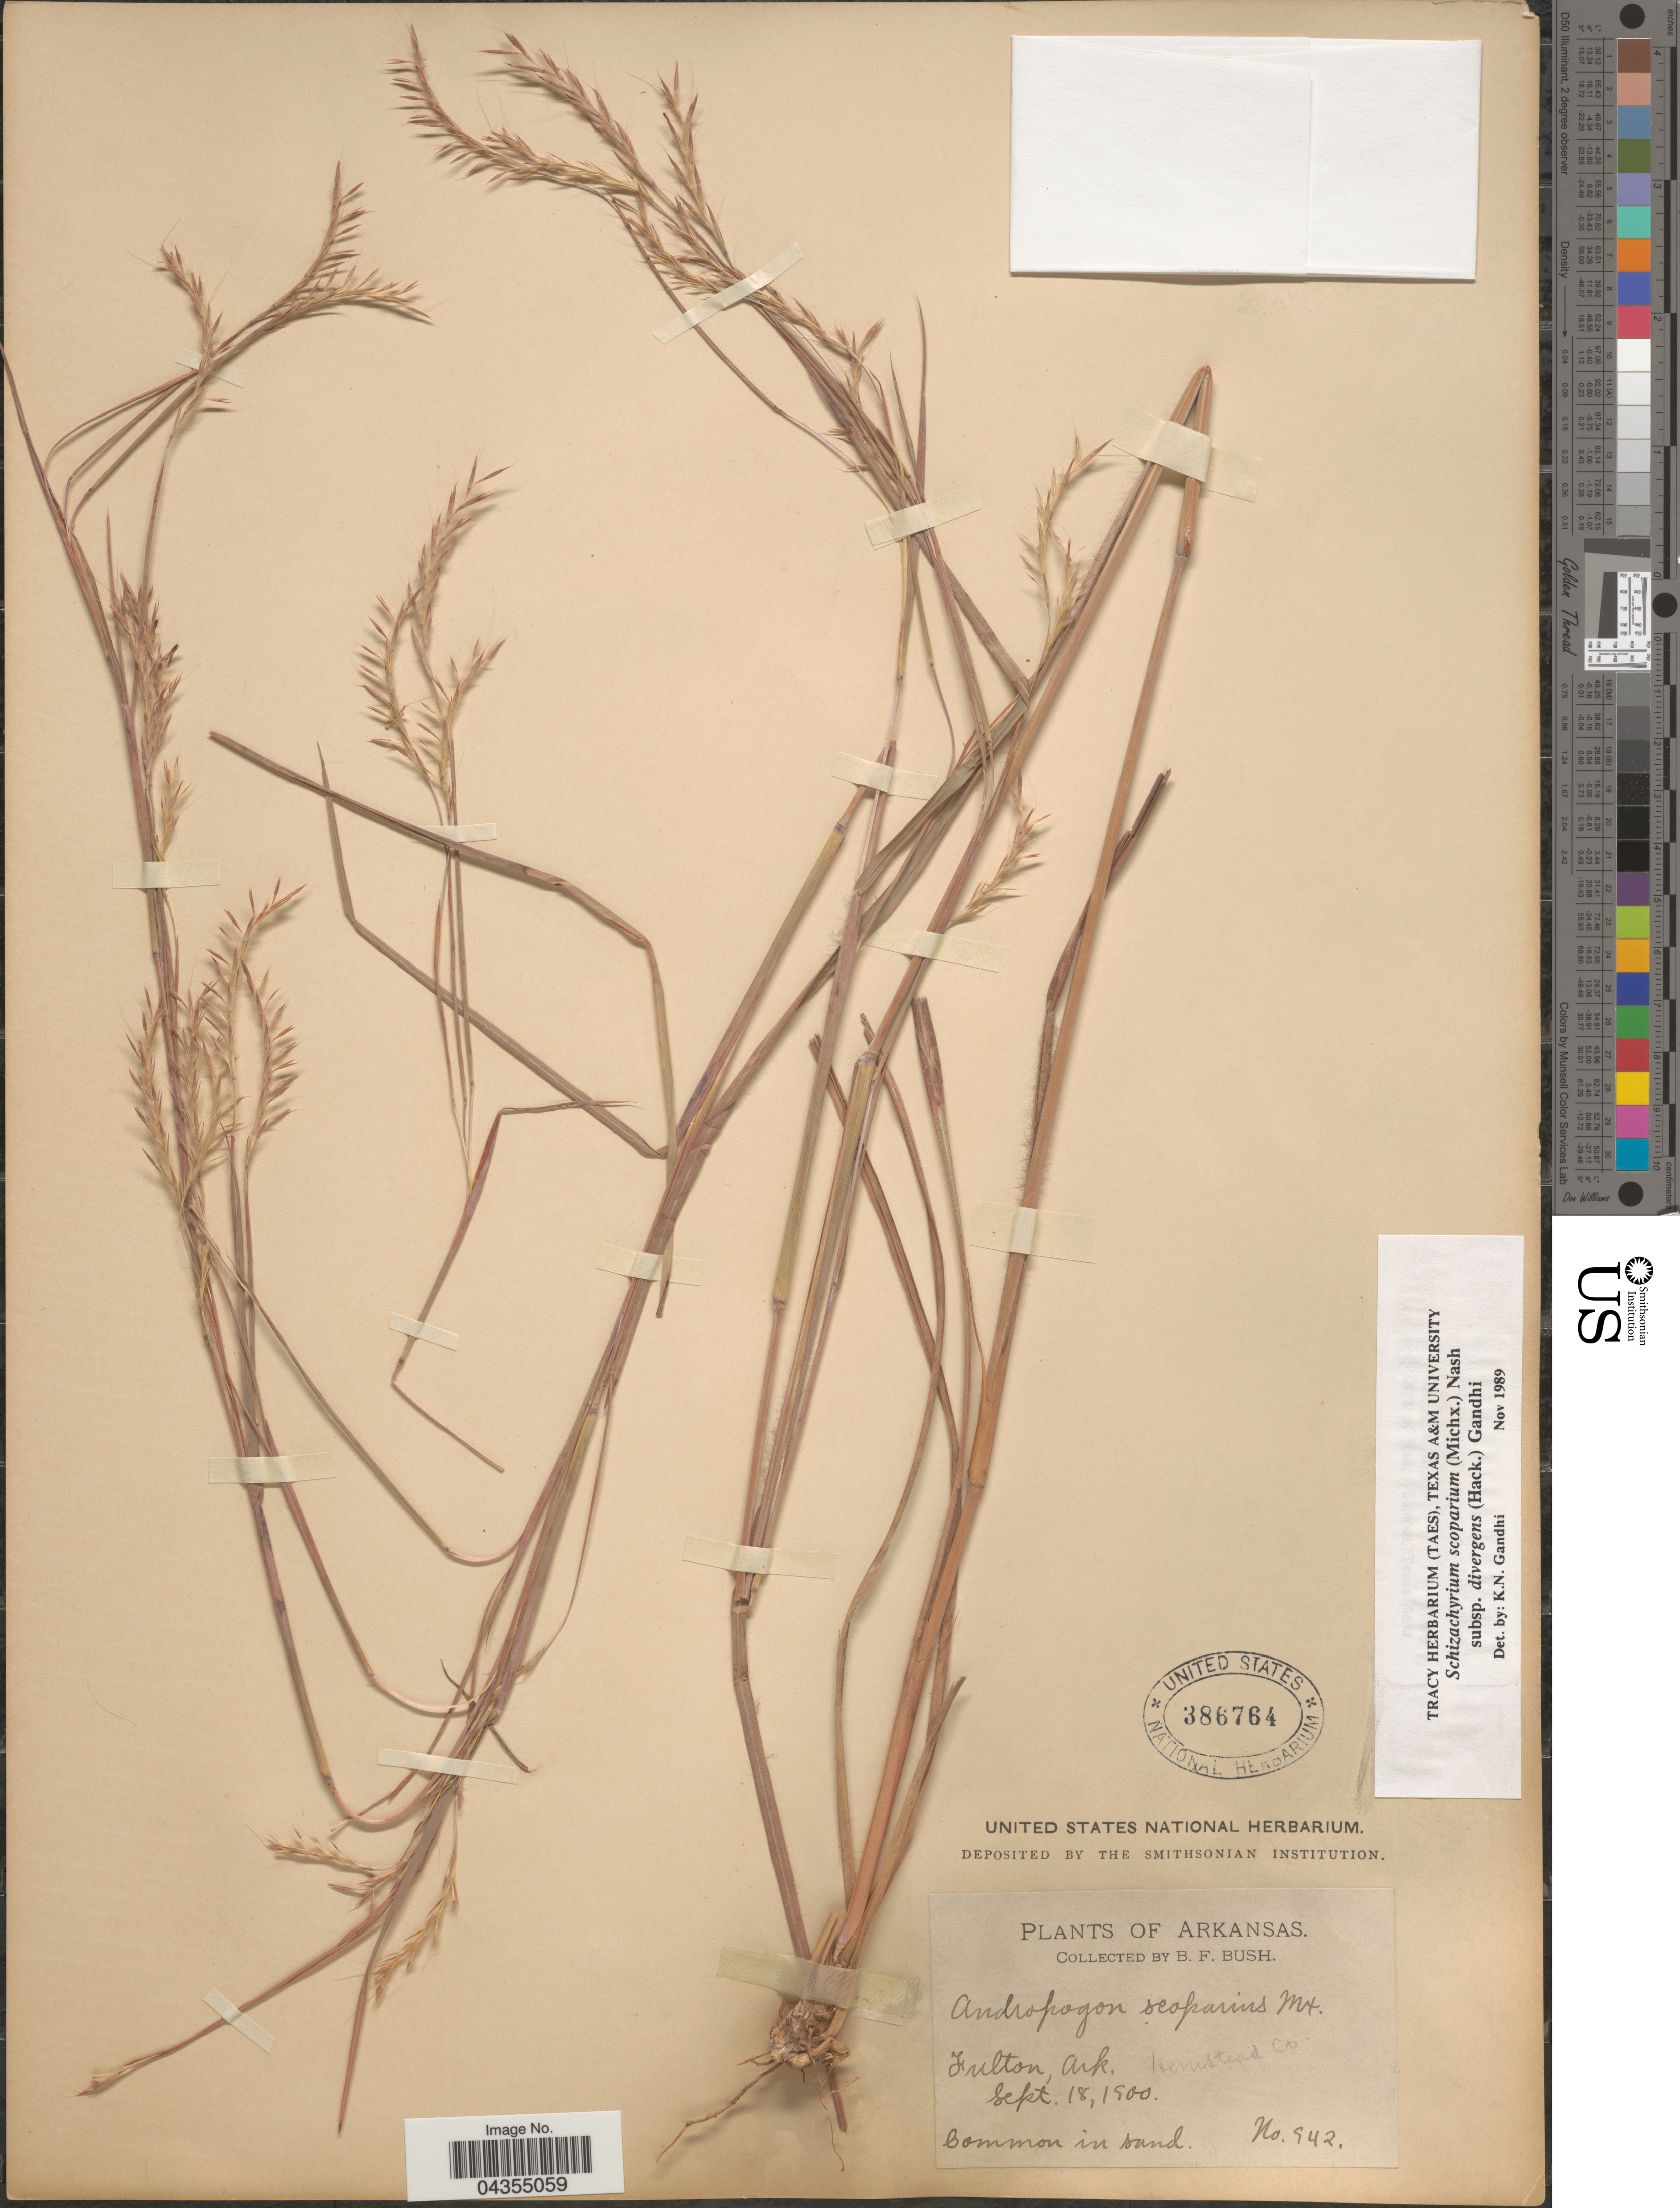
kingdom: Plantae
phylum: Tracheophyta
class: Liliopsida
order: Poales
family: Poaceae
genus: Schizachyrium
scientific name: Schizachyrium scoparium var. divergens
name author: (Hack.) Gould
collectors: B. F. Bush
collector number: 942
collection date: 1900-09-18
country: United States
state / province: Arkansas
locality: Fulton. Hemstead Co.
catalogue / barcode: US 386764